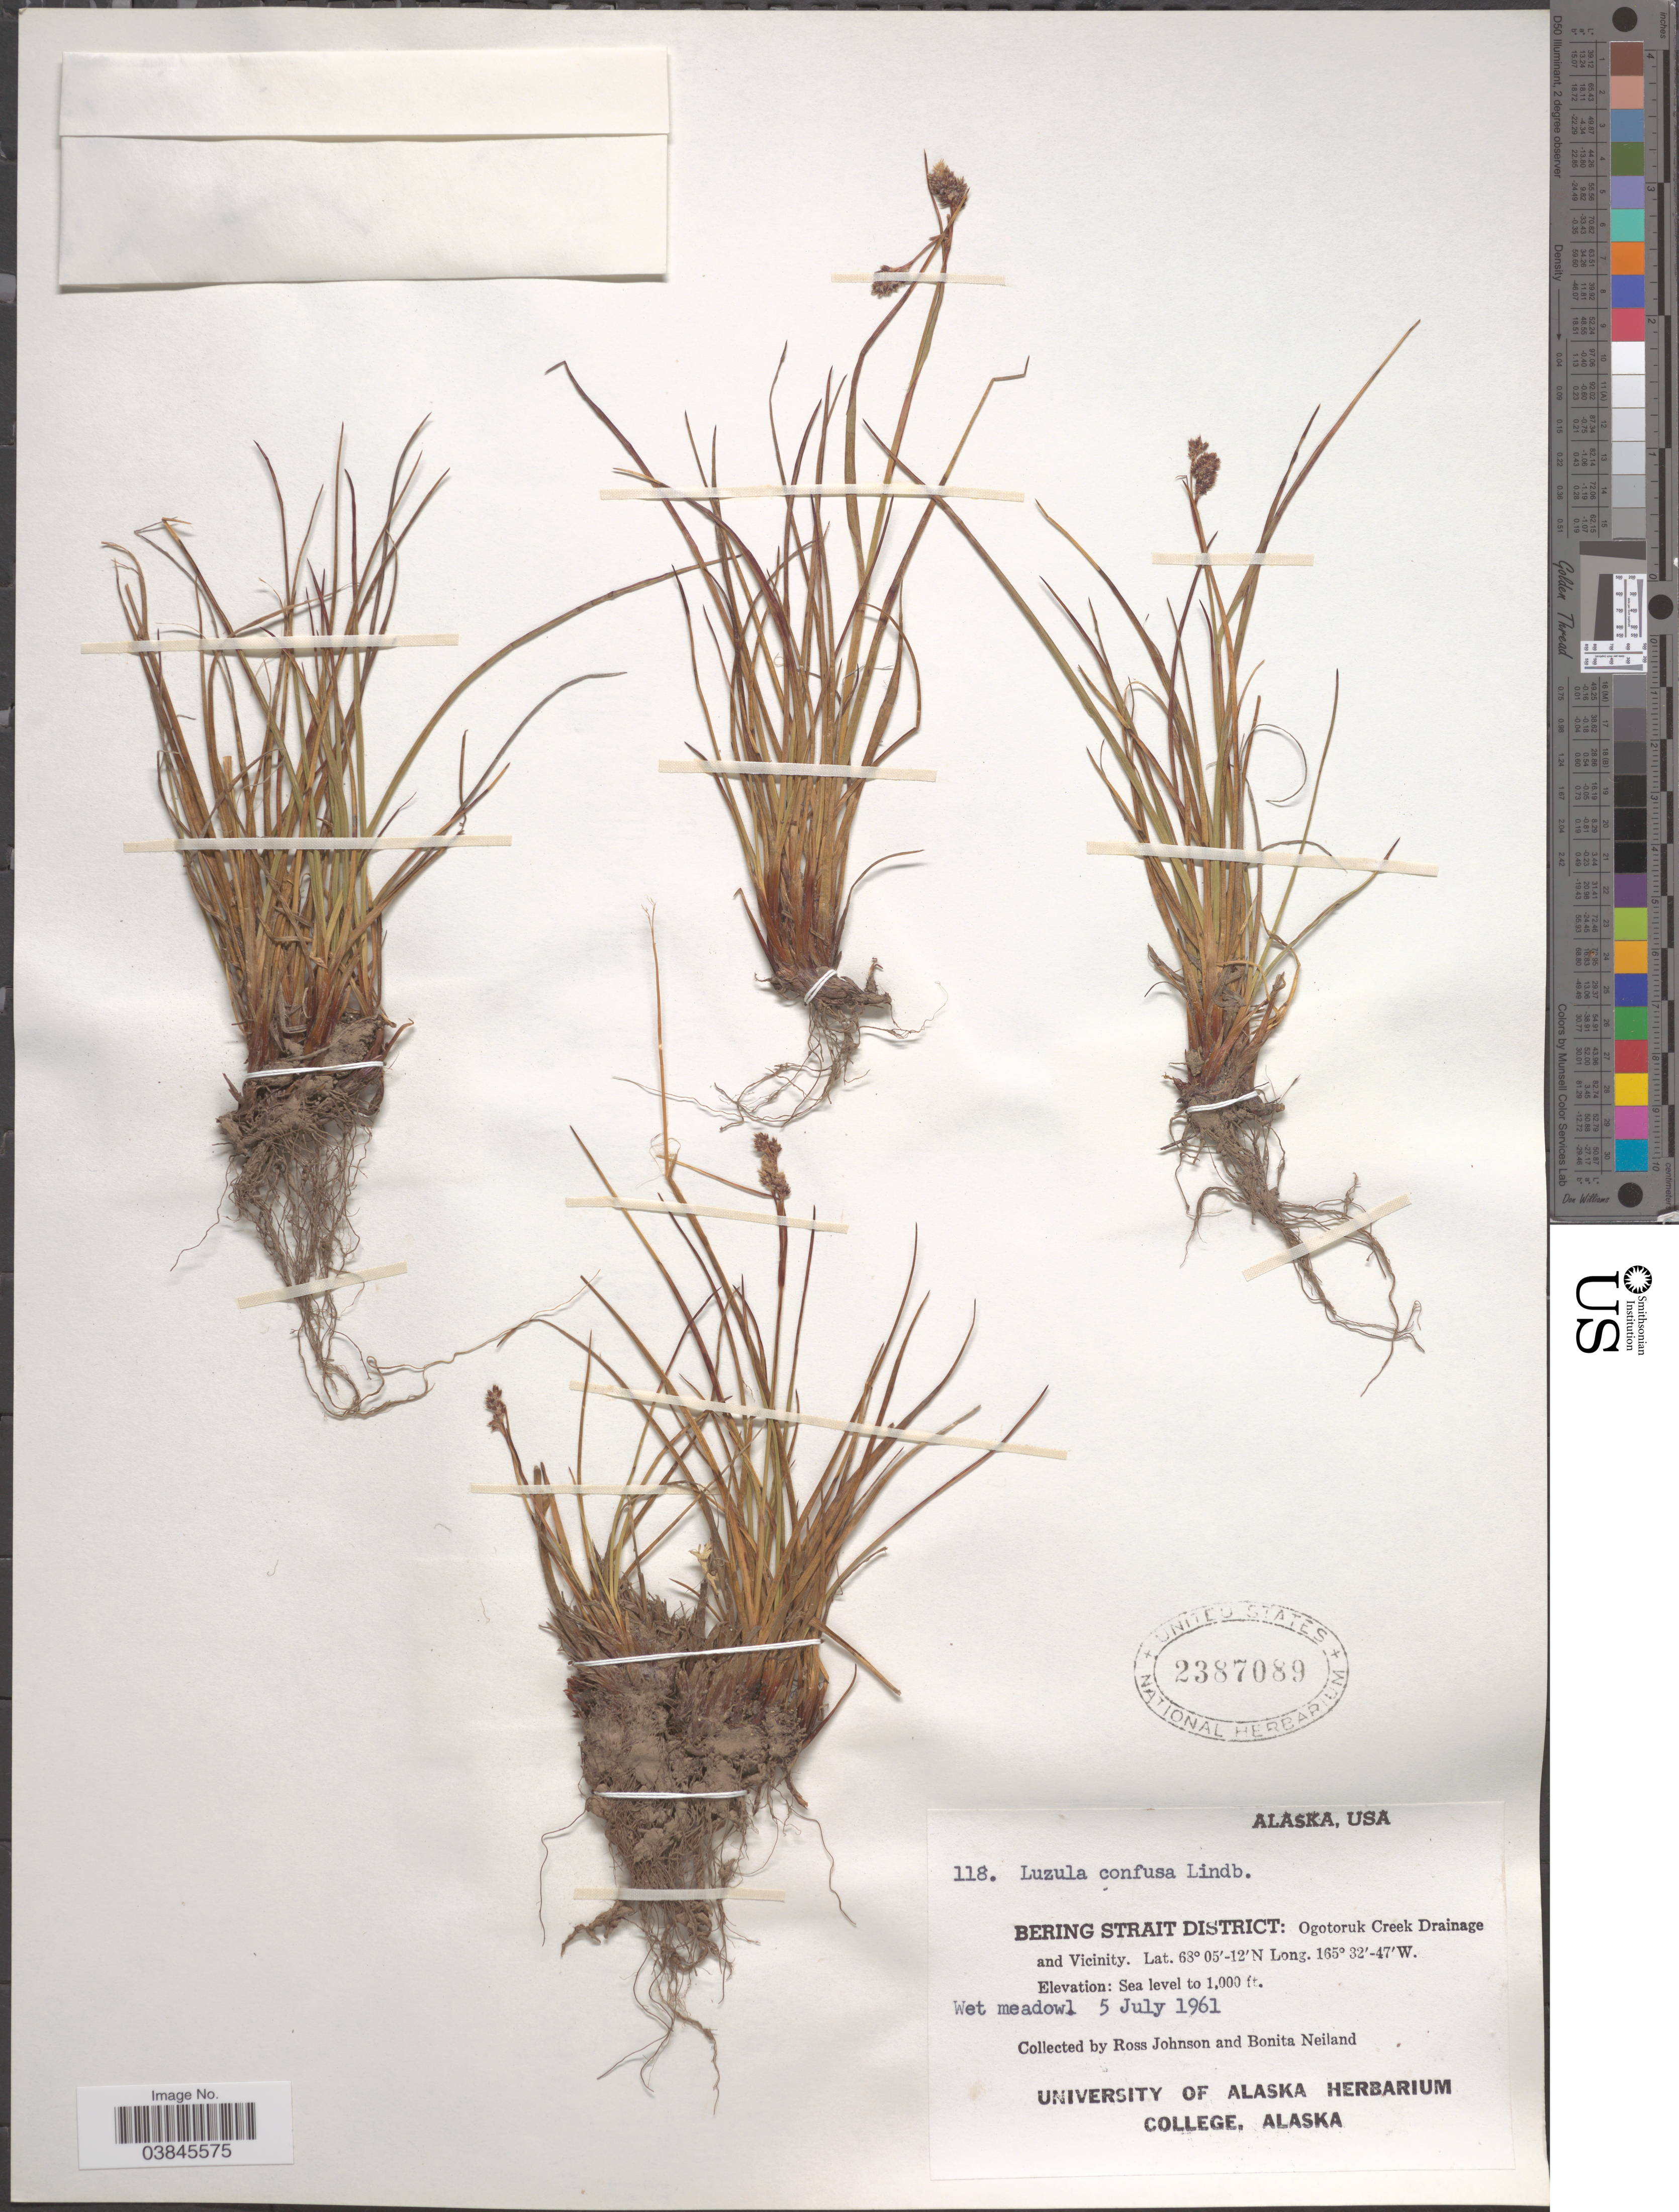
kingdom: Plantae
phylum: Tracheophyta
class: Liliopsida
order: Poales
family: Juncaceae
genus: Luzula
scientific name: Luzula confusa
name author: Lindeb.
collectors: R. Johnson & B. Neiland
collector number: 118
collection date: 1961-07-05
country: United States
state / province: Alaska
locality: Bering Strait District: Ogotoruk Creek Drainage and Vicinity.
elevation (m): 0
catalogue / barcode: US 2387089